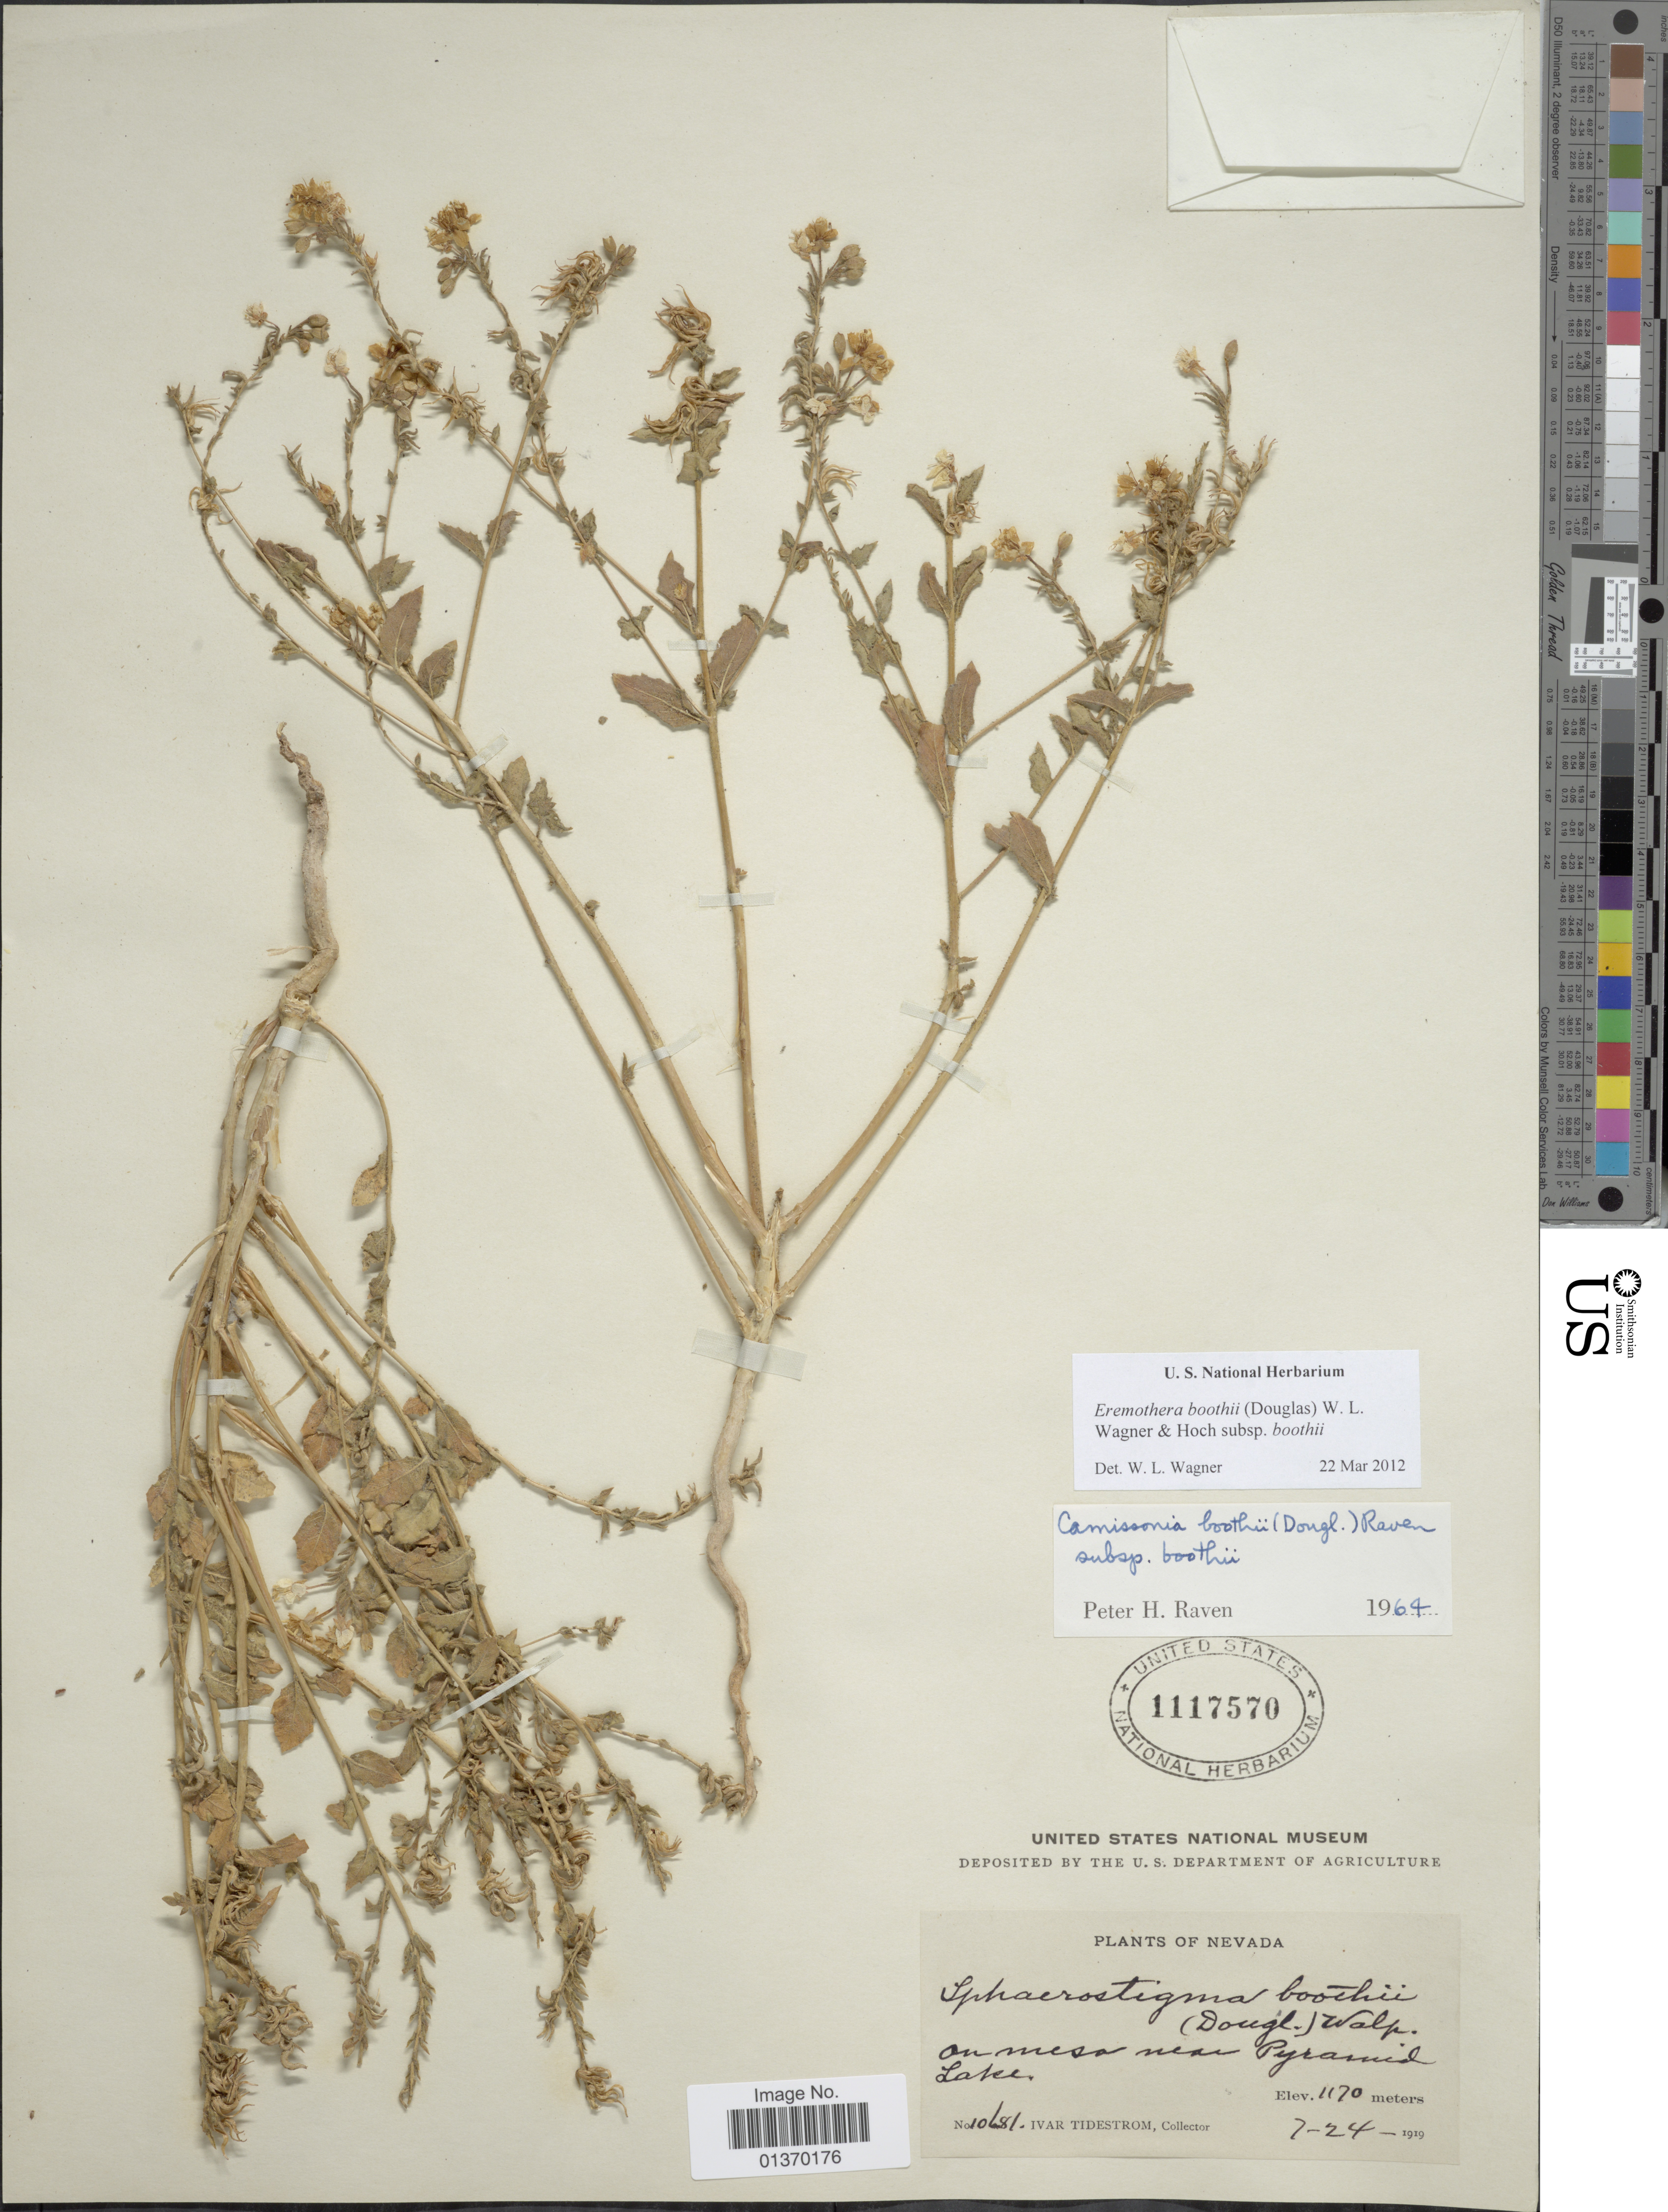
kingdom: Plantae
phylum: Tracheophyta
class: Magnoliopsida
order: Myrtales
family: Onagraceae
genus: Eremothera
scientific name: Eremothera boothii subsp. boothii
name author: (Douglas) W.L. Wagner & Hoch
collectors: I. F. Tidestrom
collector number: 10681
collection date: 1919-07-24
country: United States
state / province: Nevada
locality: On mesa near Pyramid Lake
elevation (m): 1170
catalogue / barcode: US 1117570